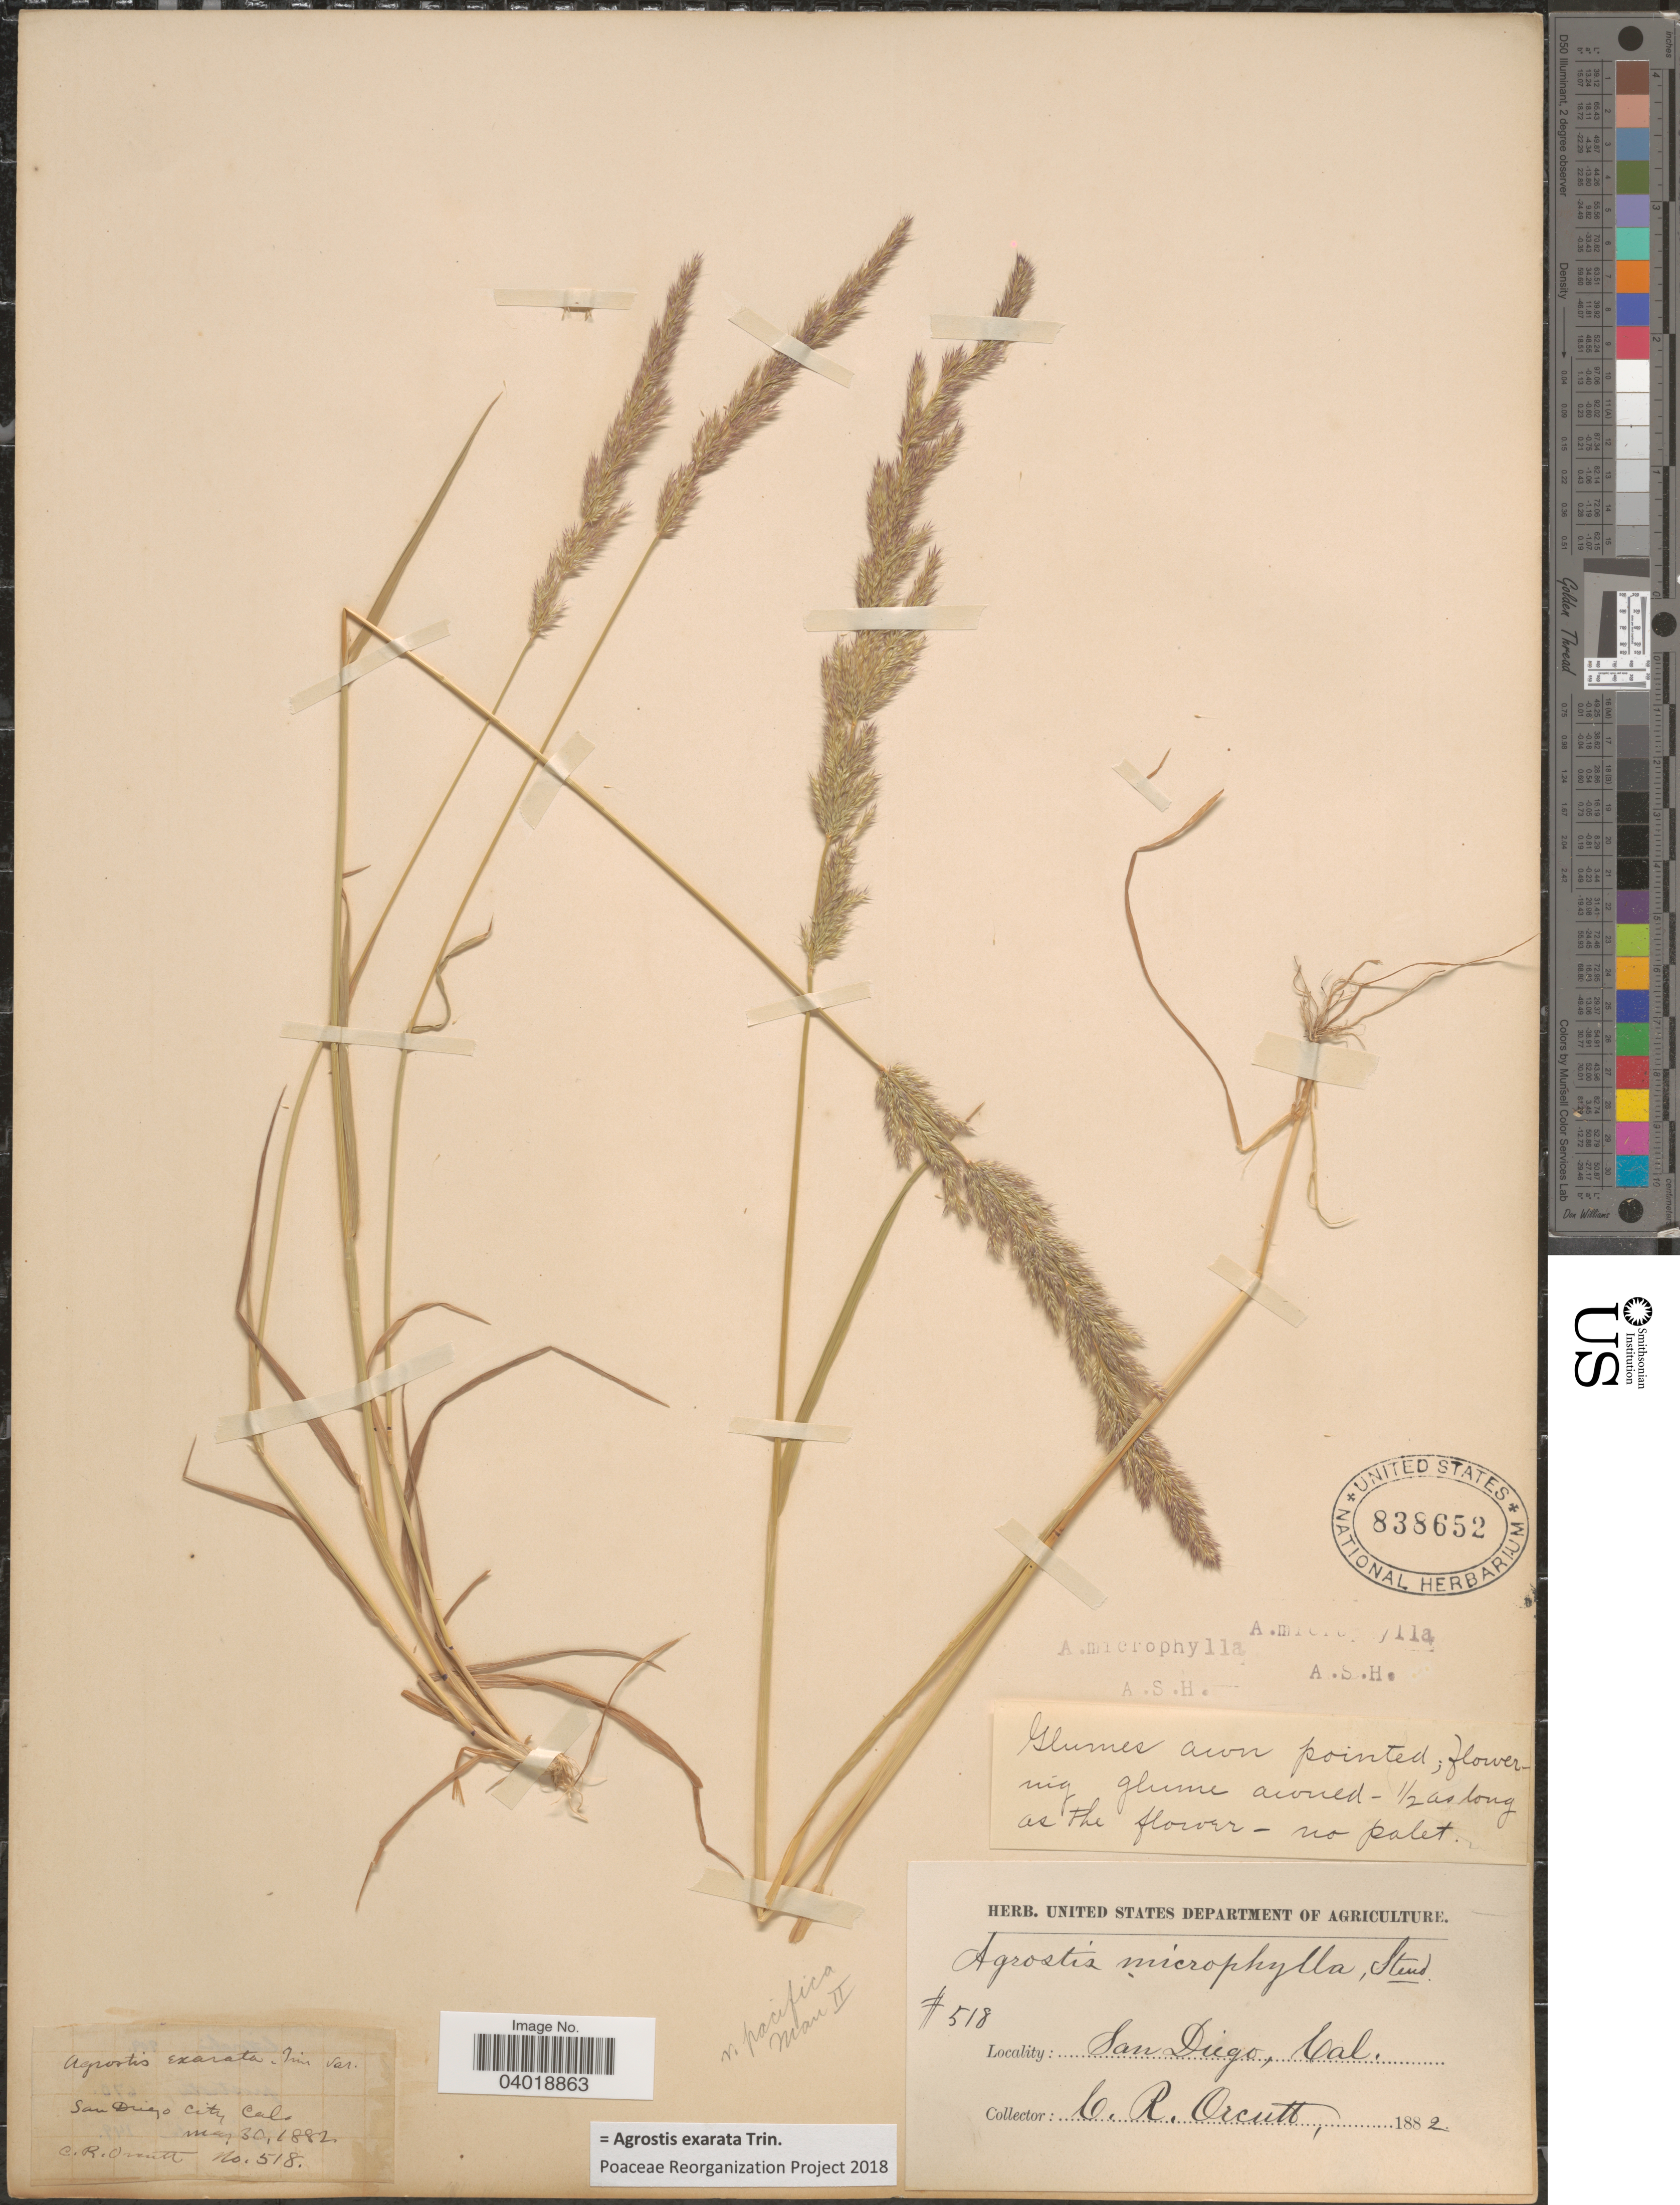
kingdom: Plantae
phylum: Tracheophyta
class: Liliopsida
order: Poales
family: Poaceae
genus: Agrostis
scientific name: Agrostis exarata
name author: Trin.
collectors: C. R. Orcutt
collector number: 518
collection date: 1882-05-30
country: United States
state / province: California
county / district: San Diego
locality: San Diego City.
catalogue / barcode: US 838652